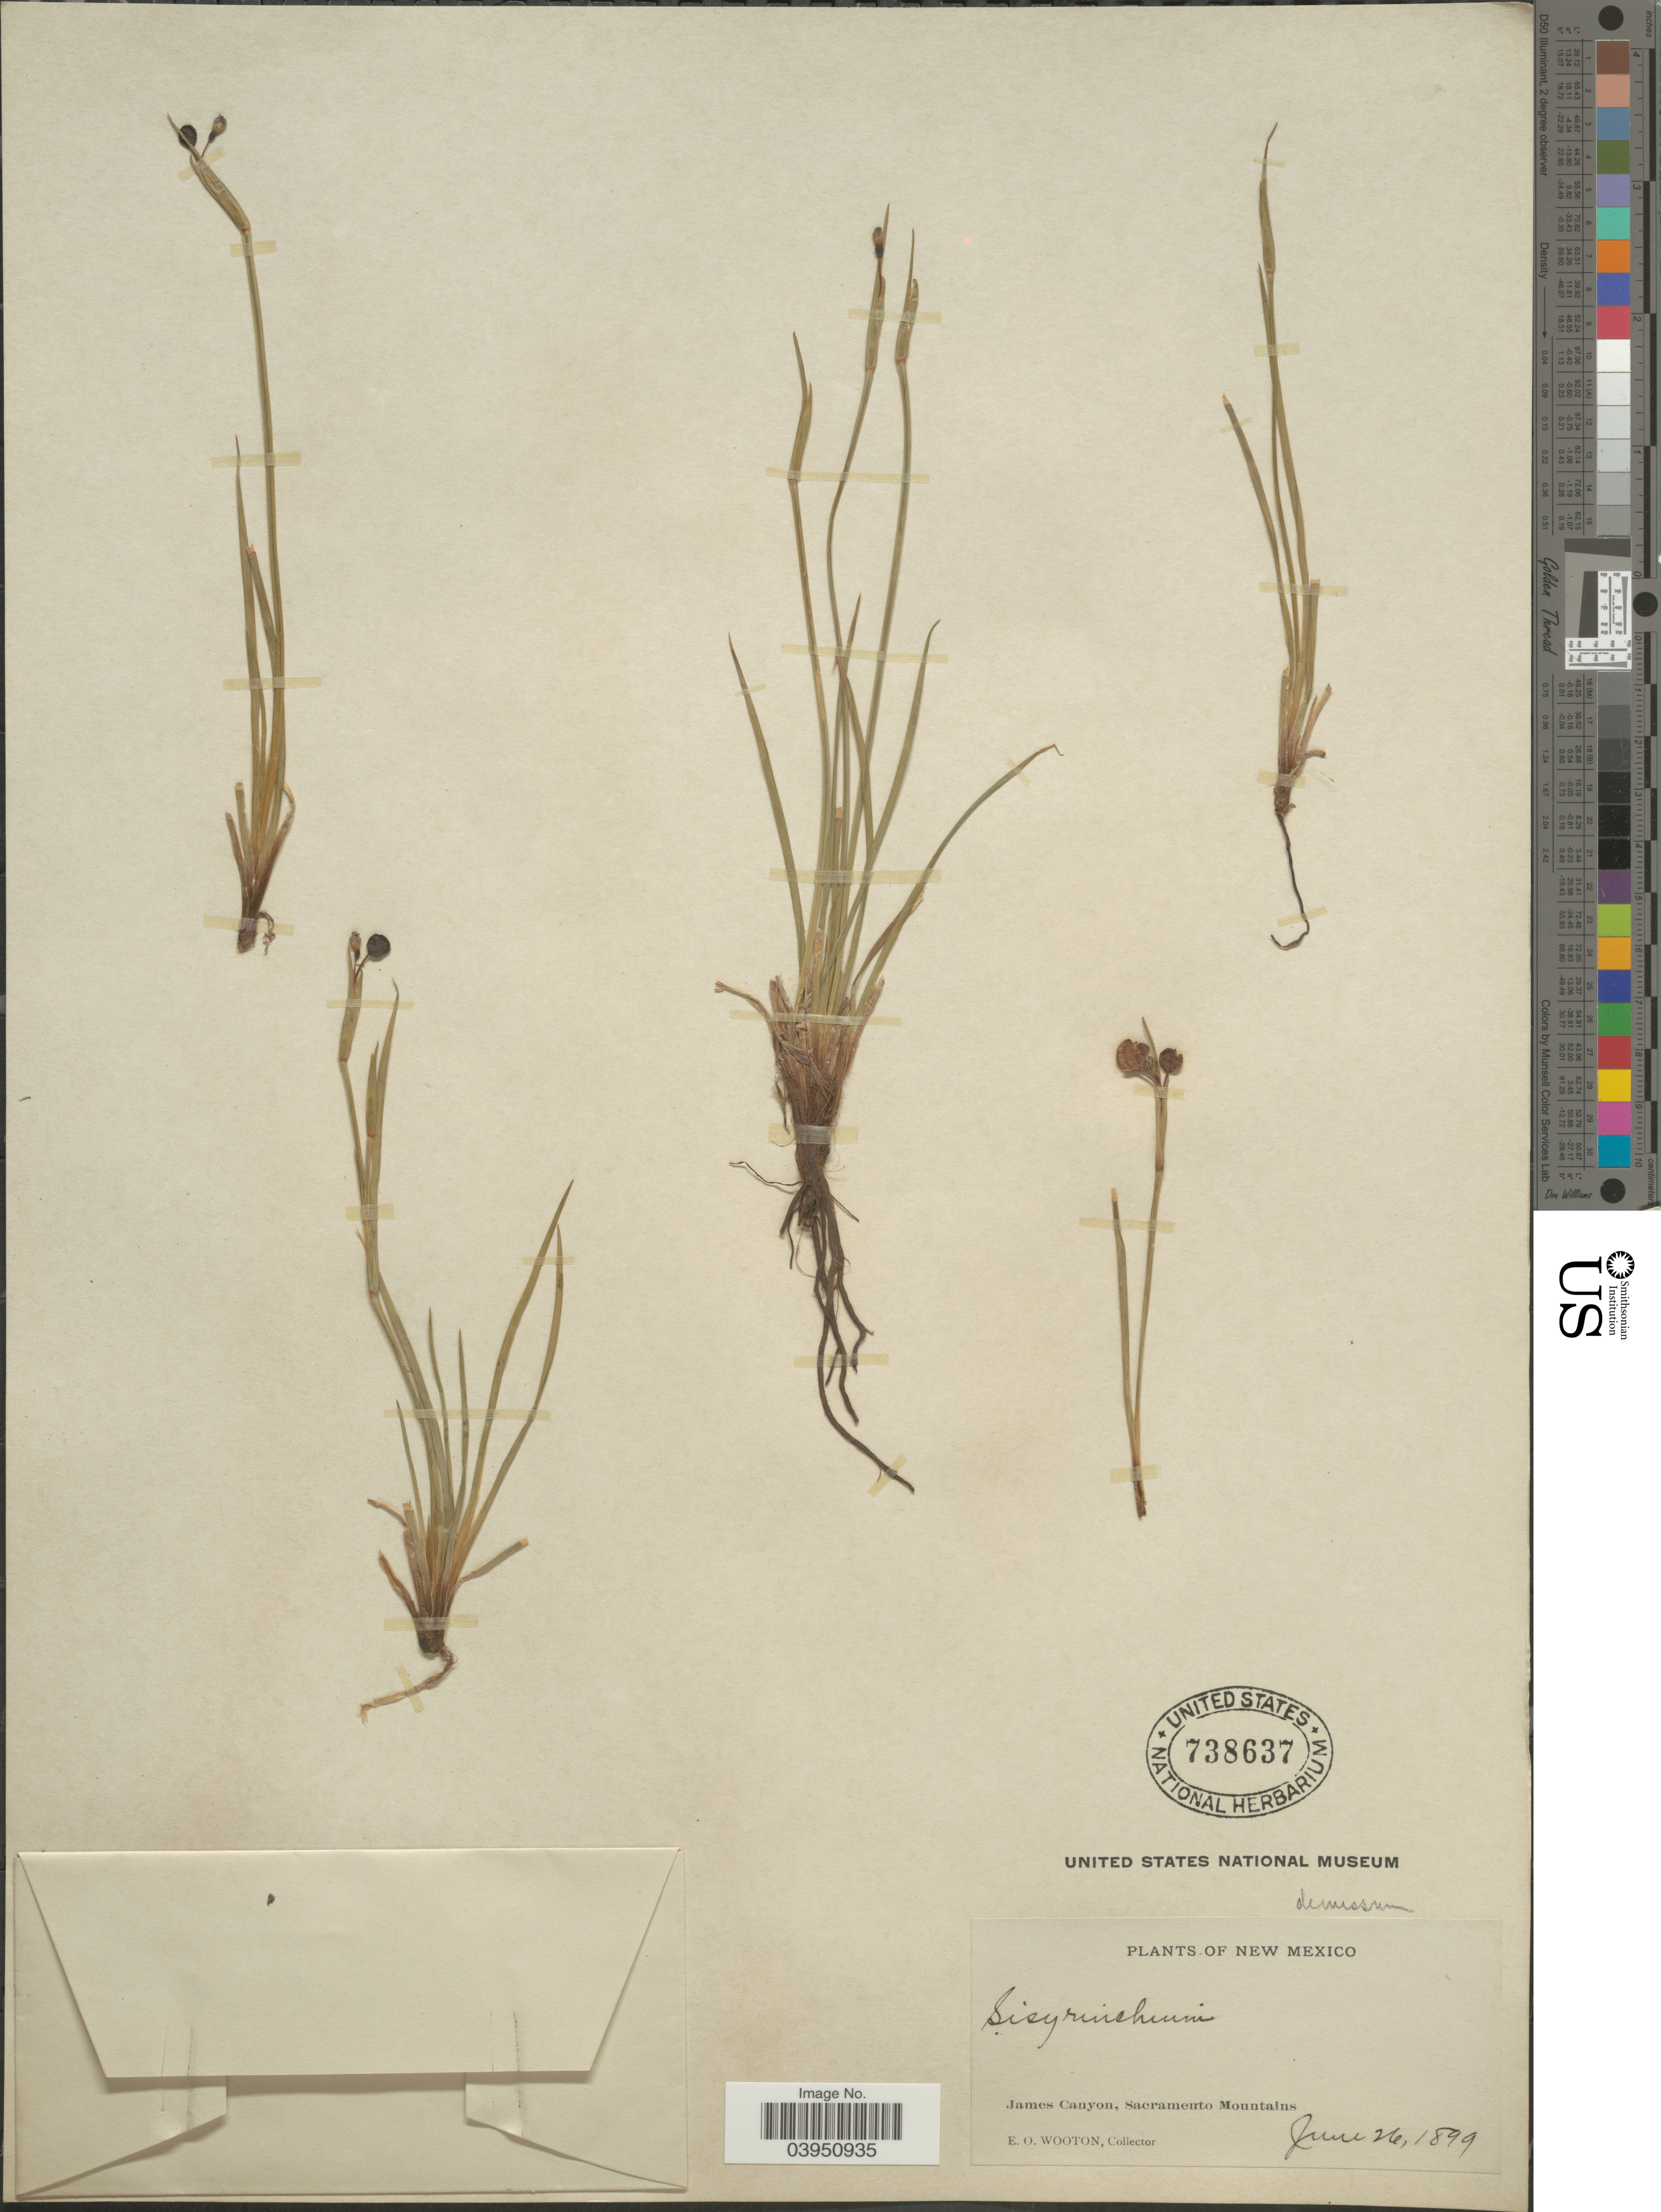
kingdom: Plantae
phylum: Tracheophyta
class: Liliopsida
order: Asparagales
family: Iridaceae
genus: Sisyrinchium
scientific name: Sisyrinchium demissum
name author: Greene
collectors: E. O. Wooton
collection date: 1899-06-26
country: United States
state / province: New Mexico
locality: James Canyon, Sacramento Mountains.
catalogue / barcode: US 738637